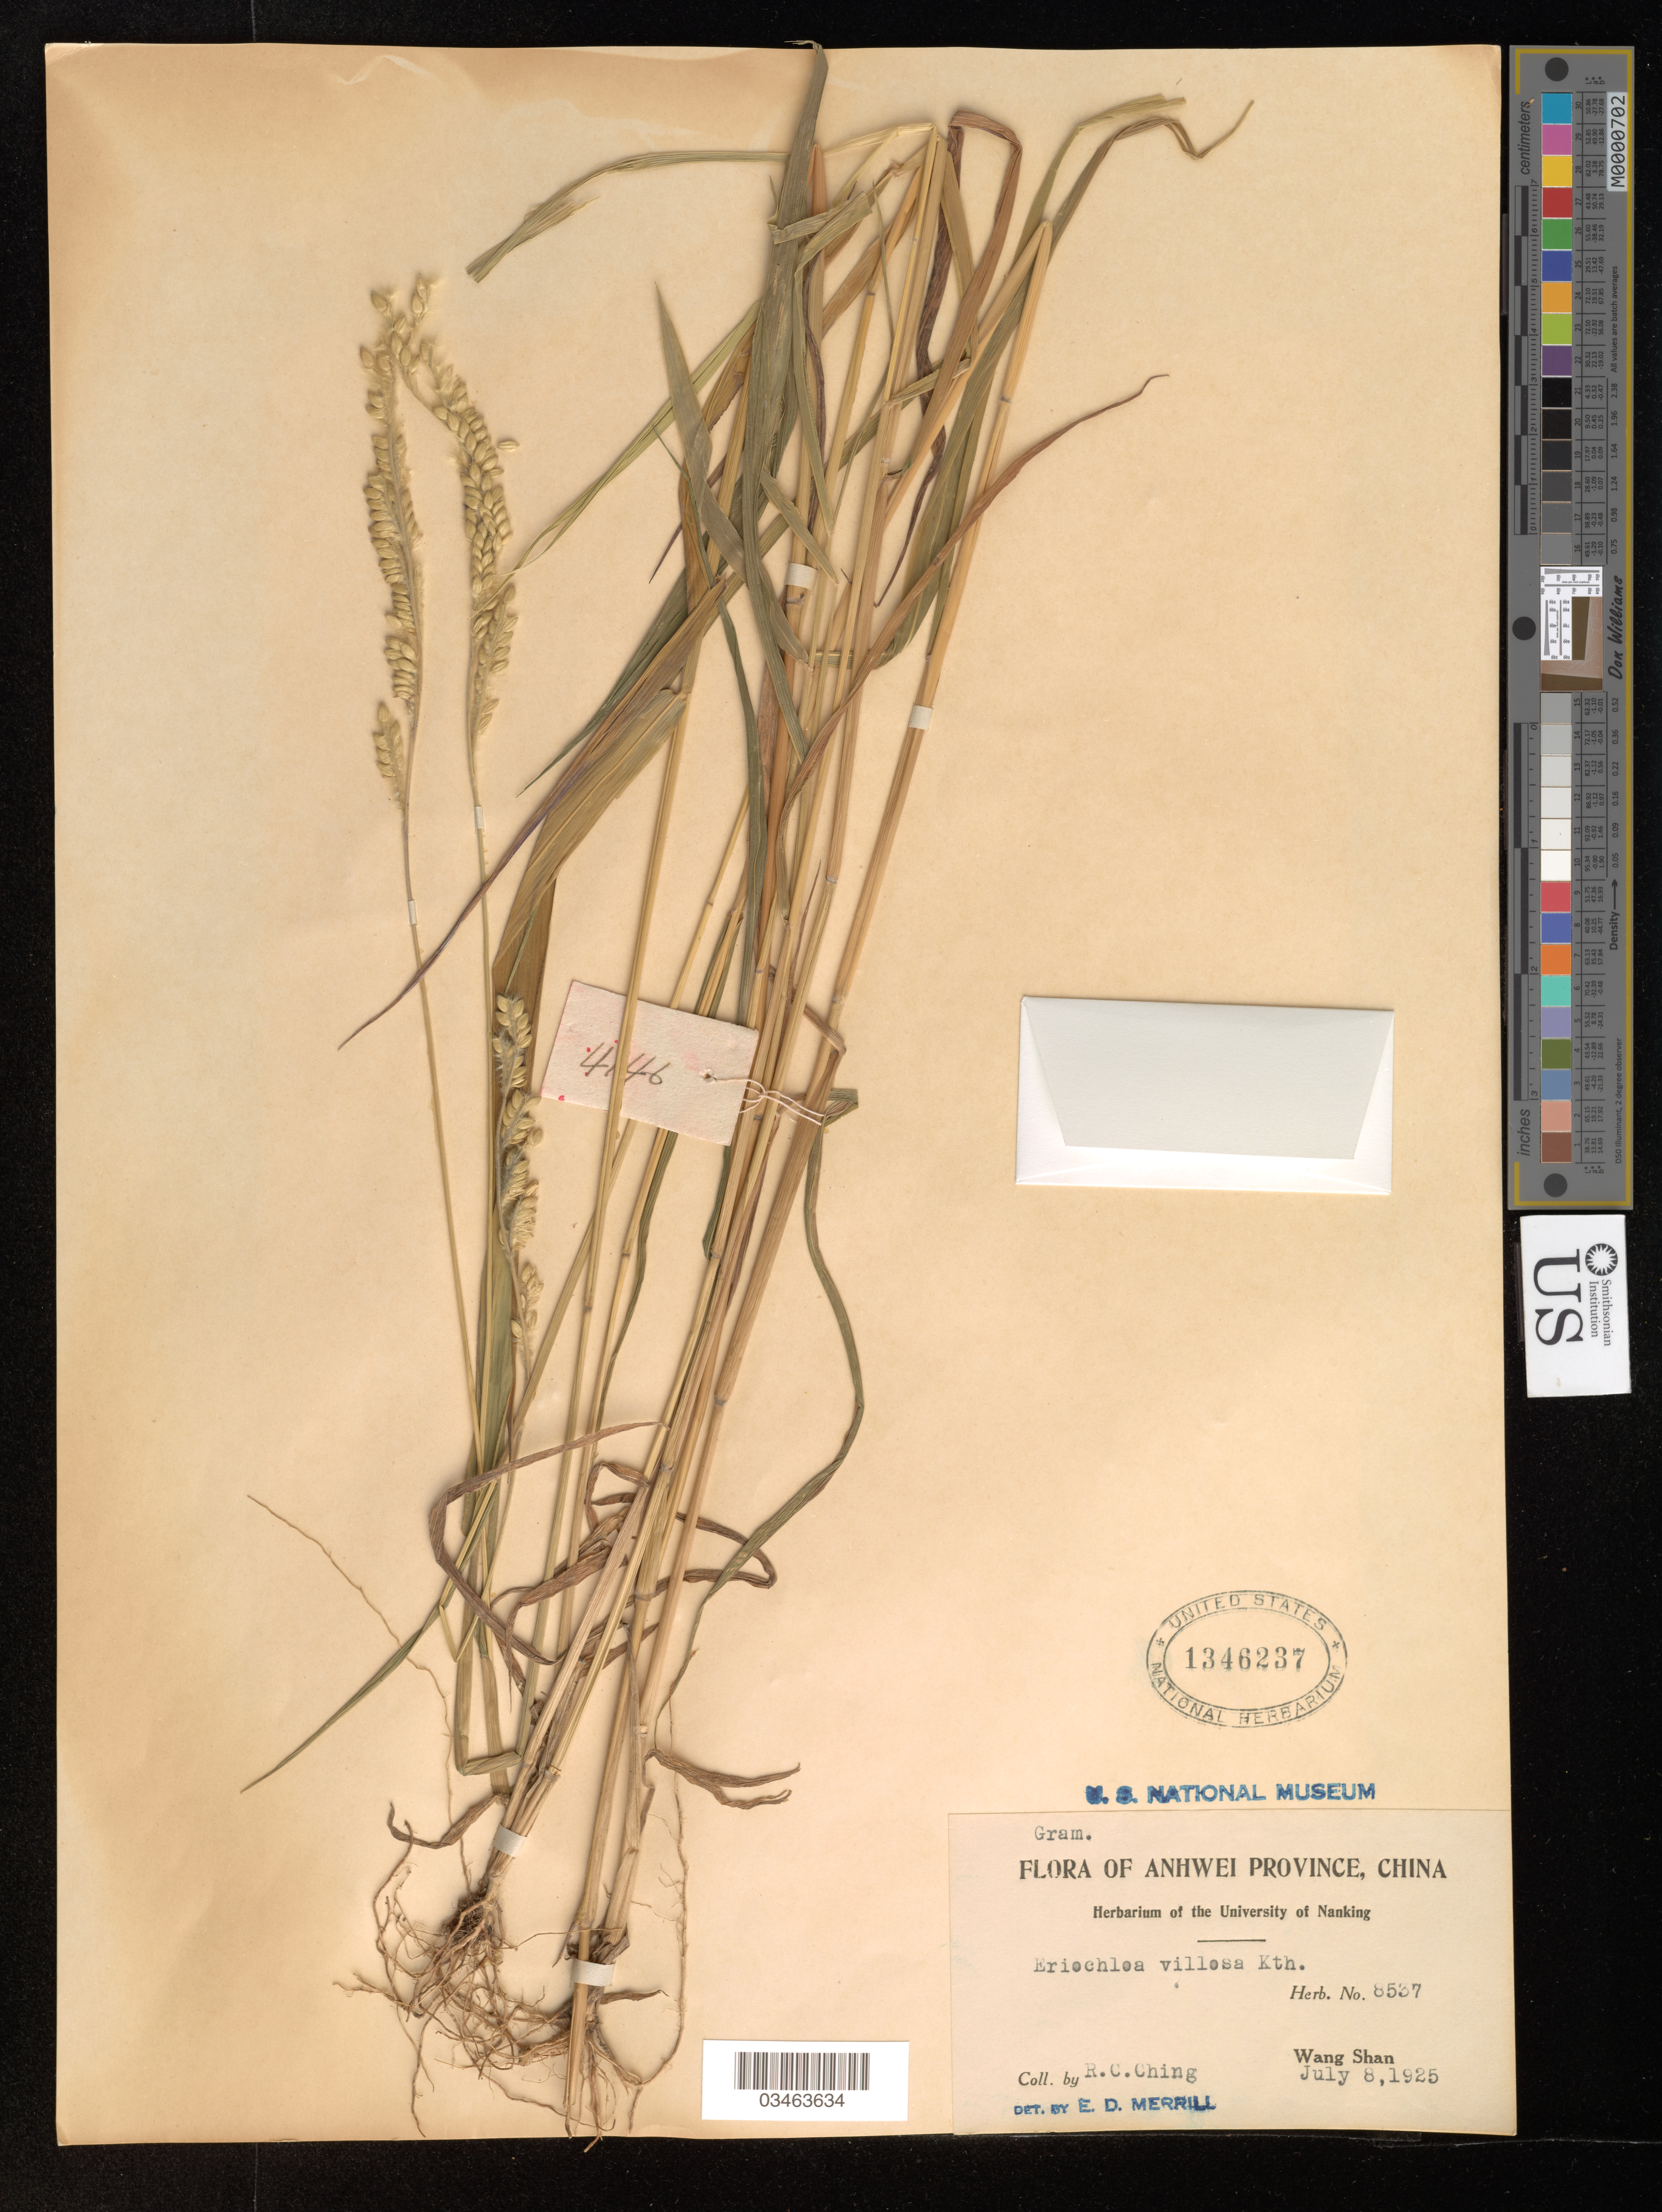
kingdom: Plantae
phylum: Tracheophyta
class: Liliopsida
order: Poales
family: Poaceae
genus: Eriochloa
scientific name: Eriochloa villosa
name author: (Thunb.) Kunth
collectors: R. C. Ching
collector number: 8537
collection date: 1925-07-08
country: China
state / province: Anhui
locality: Anhwei Province. Wang Shan.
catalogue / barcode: US 1346237